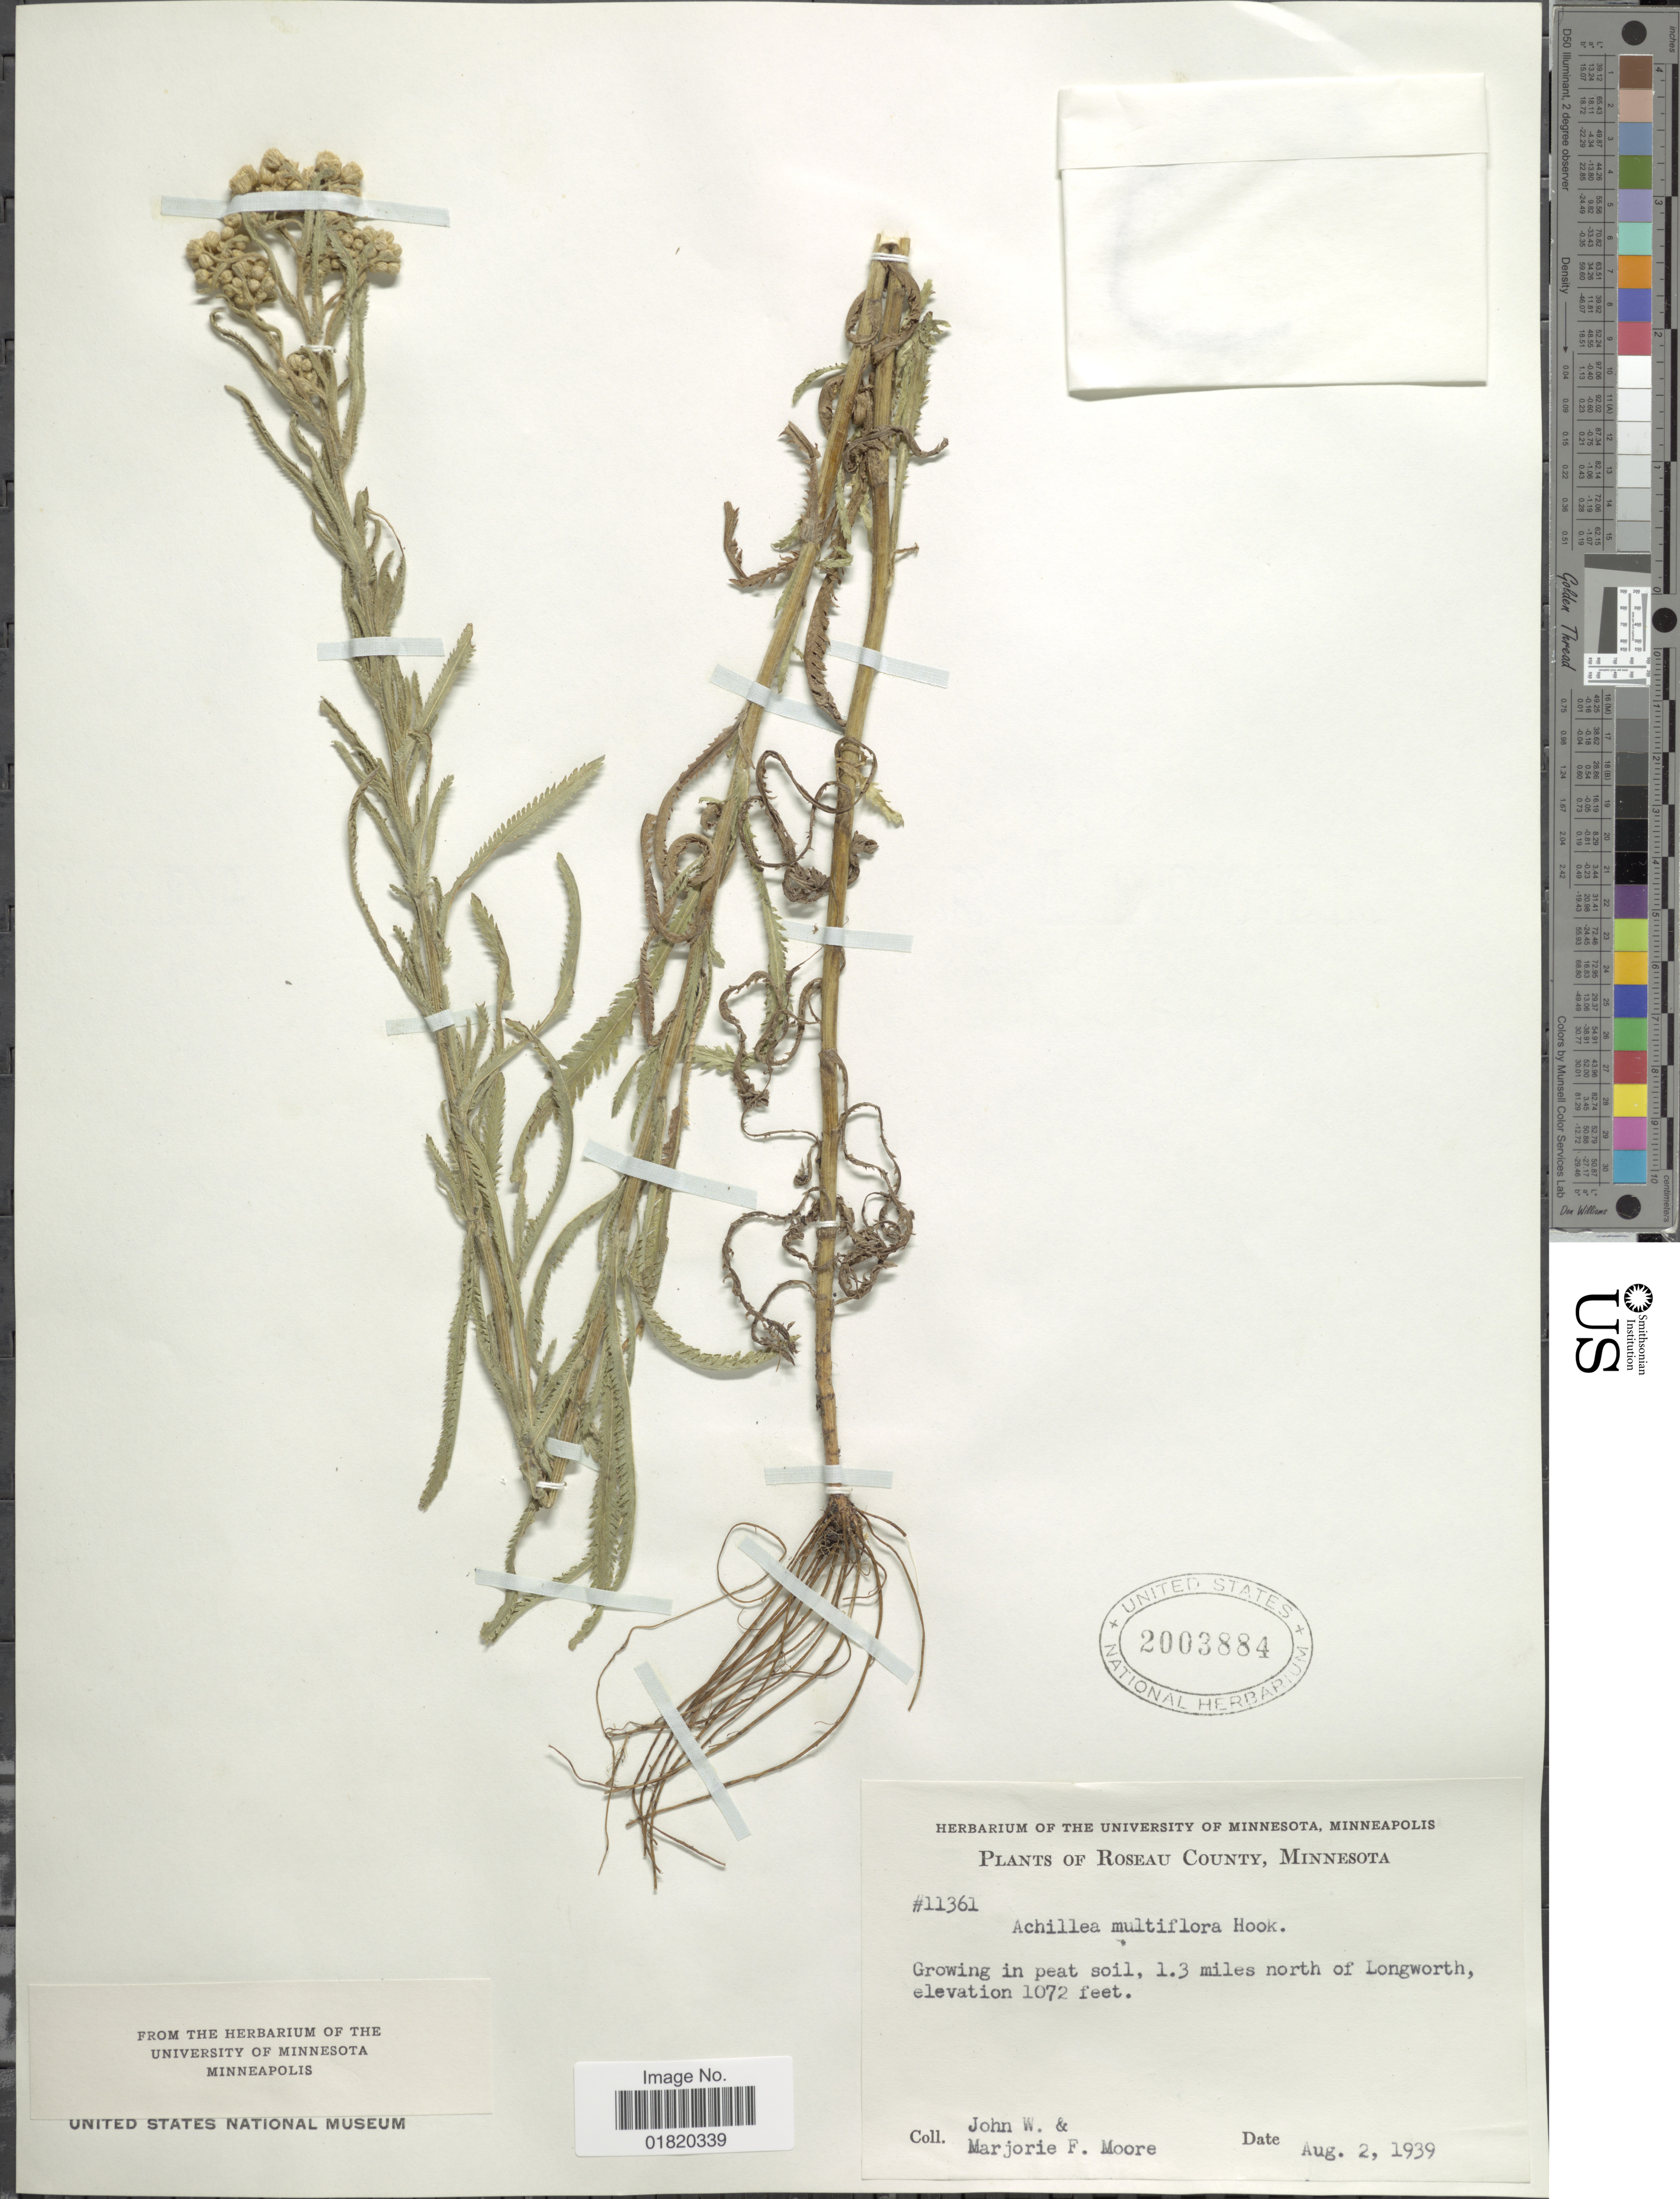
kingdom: Plantae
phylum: Tracheophyta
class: Magnoliopsida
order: Asterales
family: Asteraceae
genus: Achillea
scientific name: Achillea multiflora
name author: Hook.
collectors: J. Moore & M. F. Moore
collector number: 11361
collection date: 1939-08-02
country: United States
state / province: Minnesota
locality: Roseau County. 1.3 miles north of Longworth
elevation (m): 327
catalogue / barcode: US 2003884